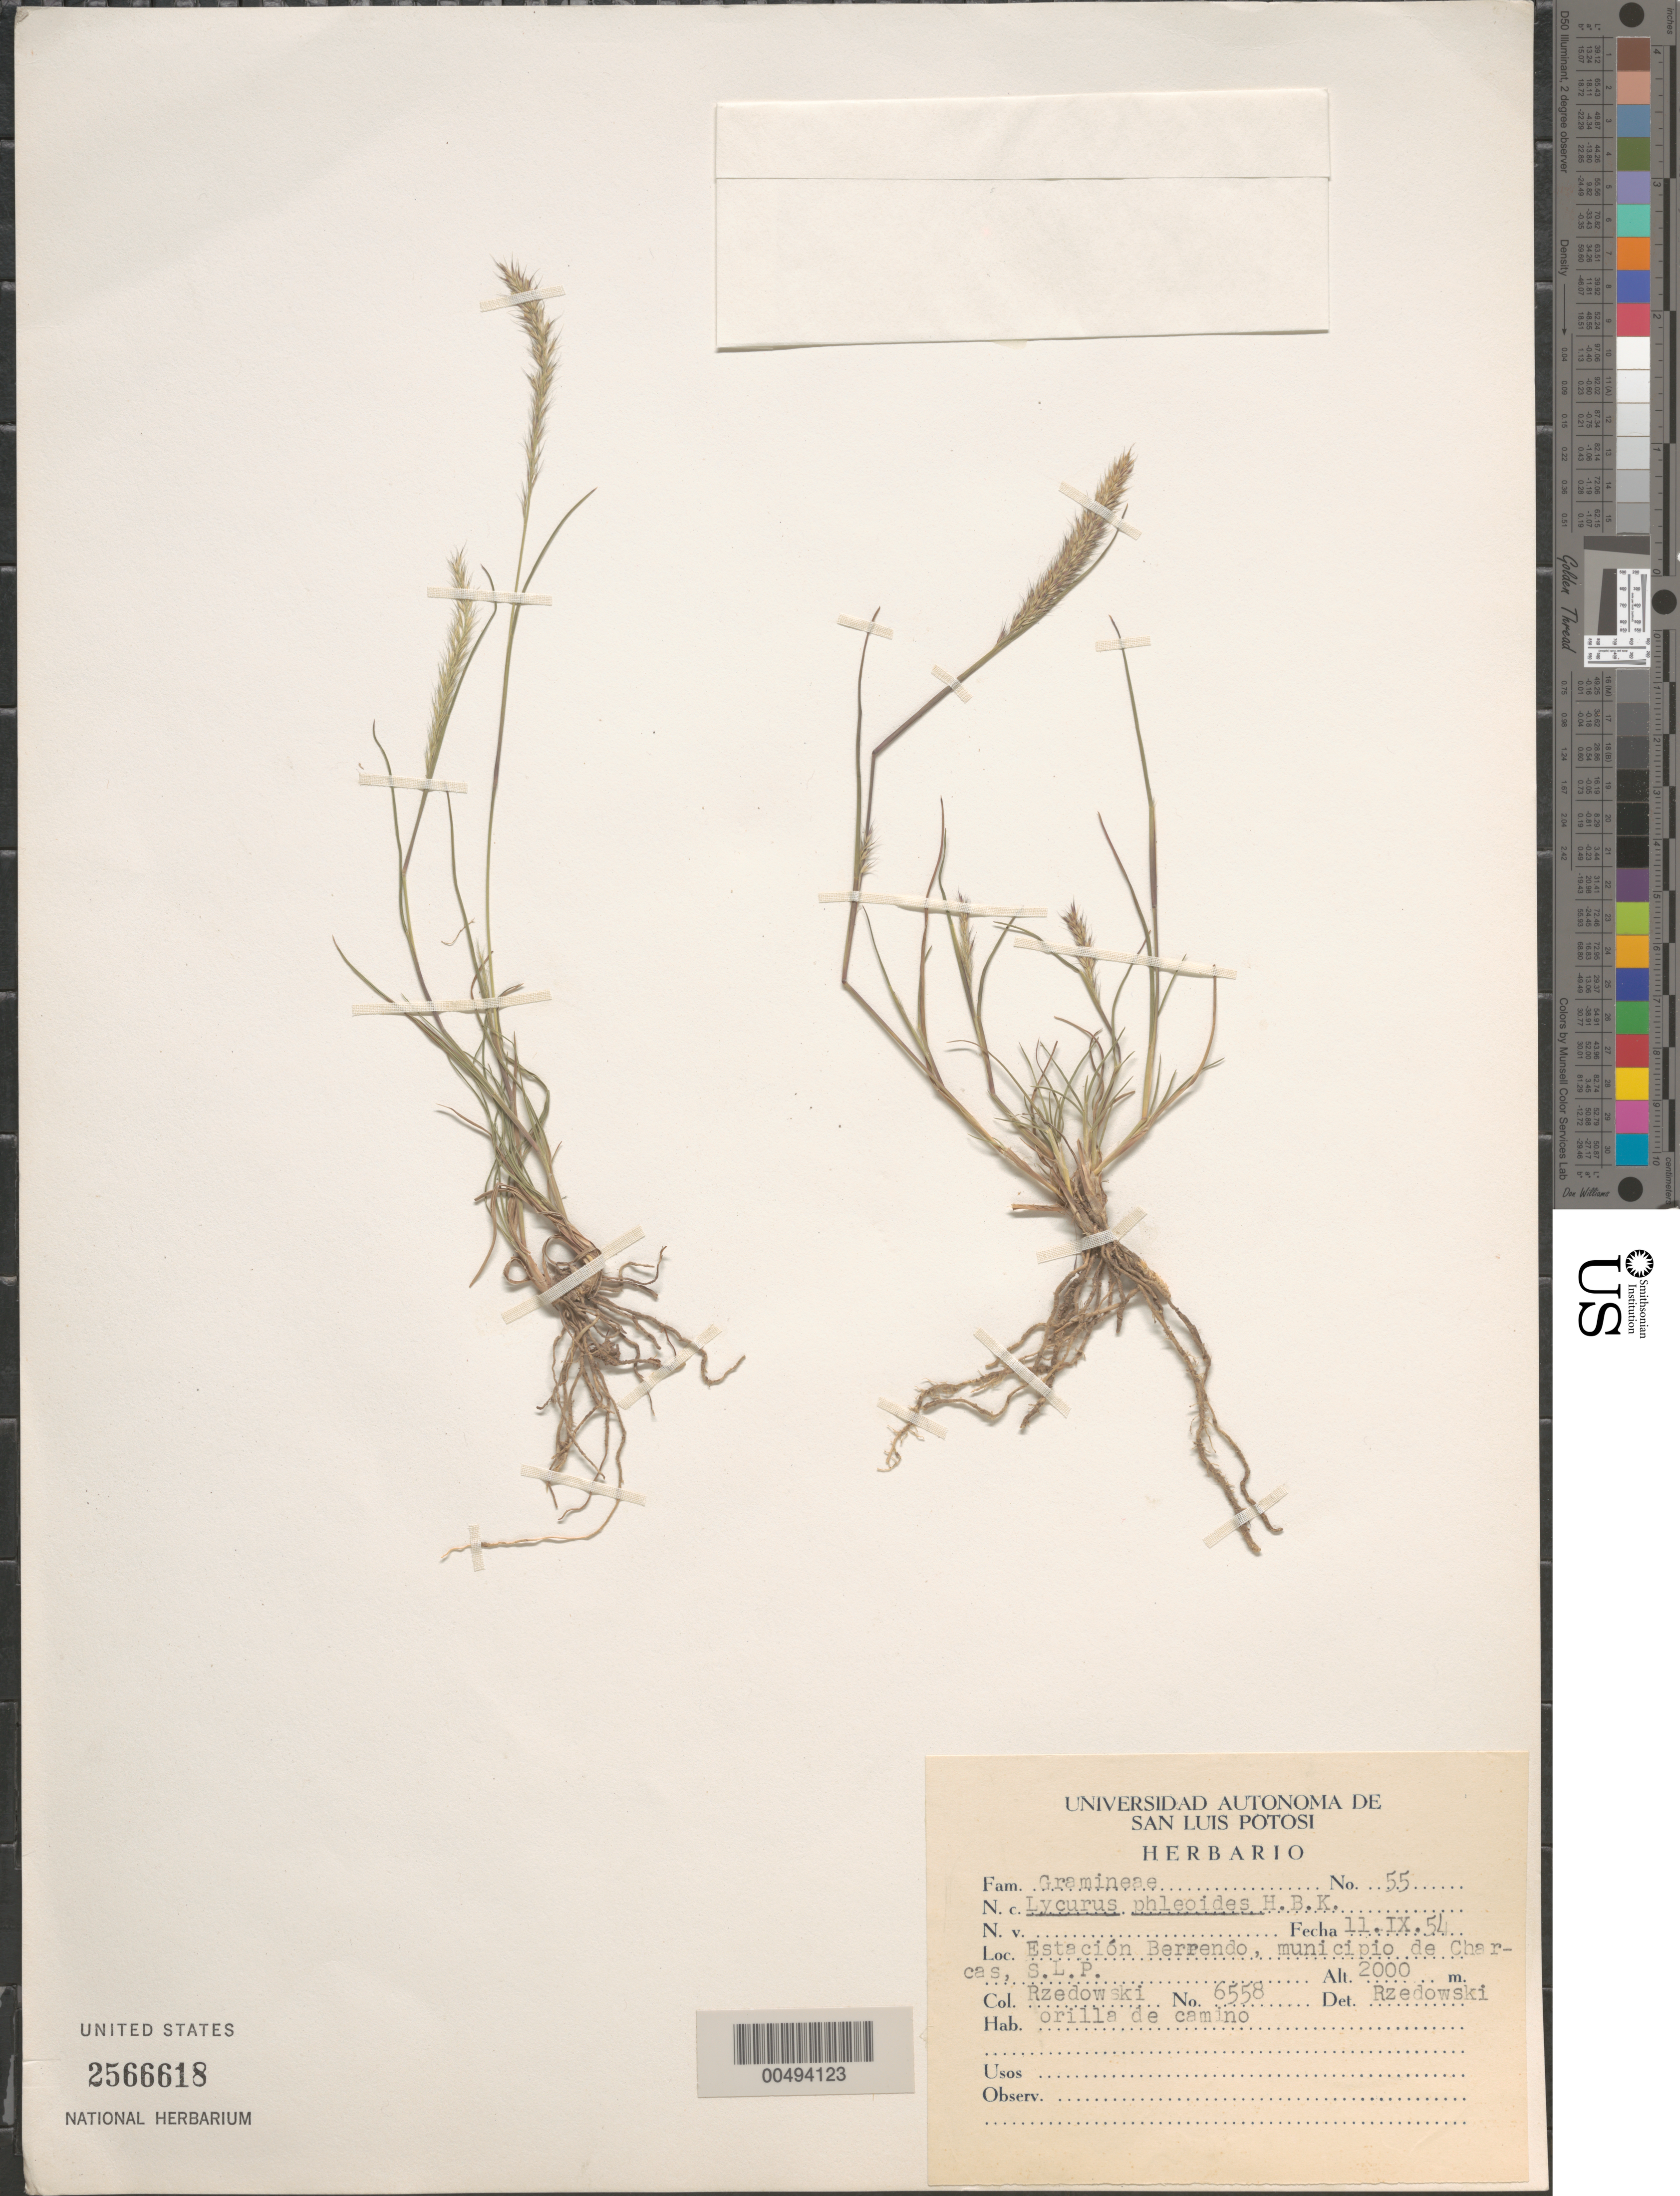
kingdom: Plantae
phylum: Tracheophyta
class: Liliopsida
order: Poales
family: Poaceae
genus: Lycurus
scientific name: Lycurus phleoides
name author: Kunth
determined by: Rzedowski, J.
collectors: J. Rzedowski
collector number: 6558/55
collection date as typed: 11 Sep 1954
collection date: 1954-09-11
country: Mexico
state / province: San Luis Potosi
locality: Estación Berrendo, mun de Charcas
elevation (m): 2000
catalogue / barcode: US 2566618